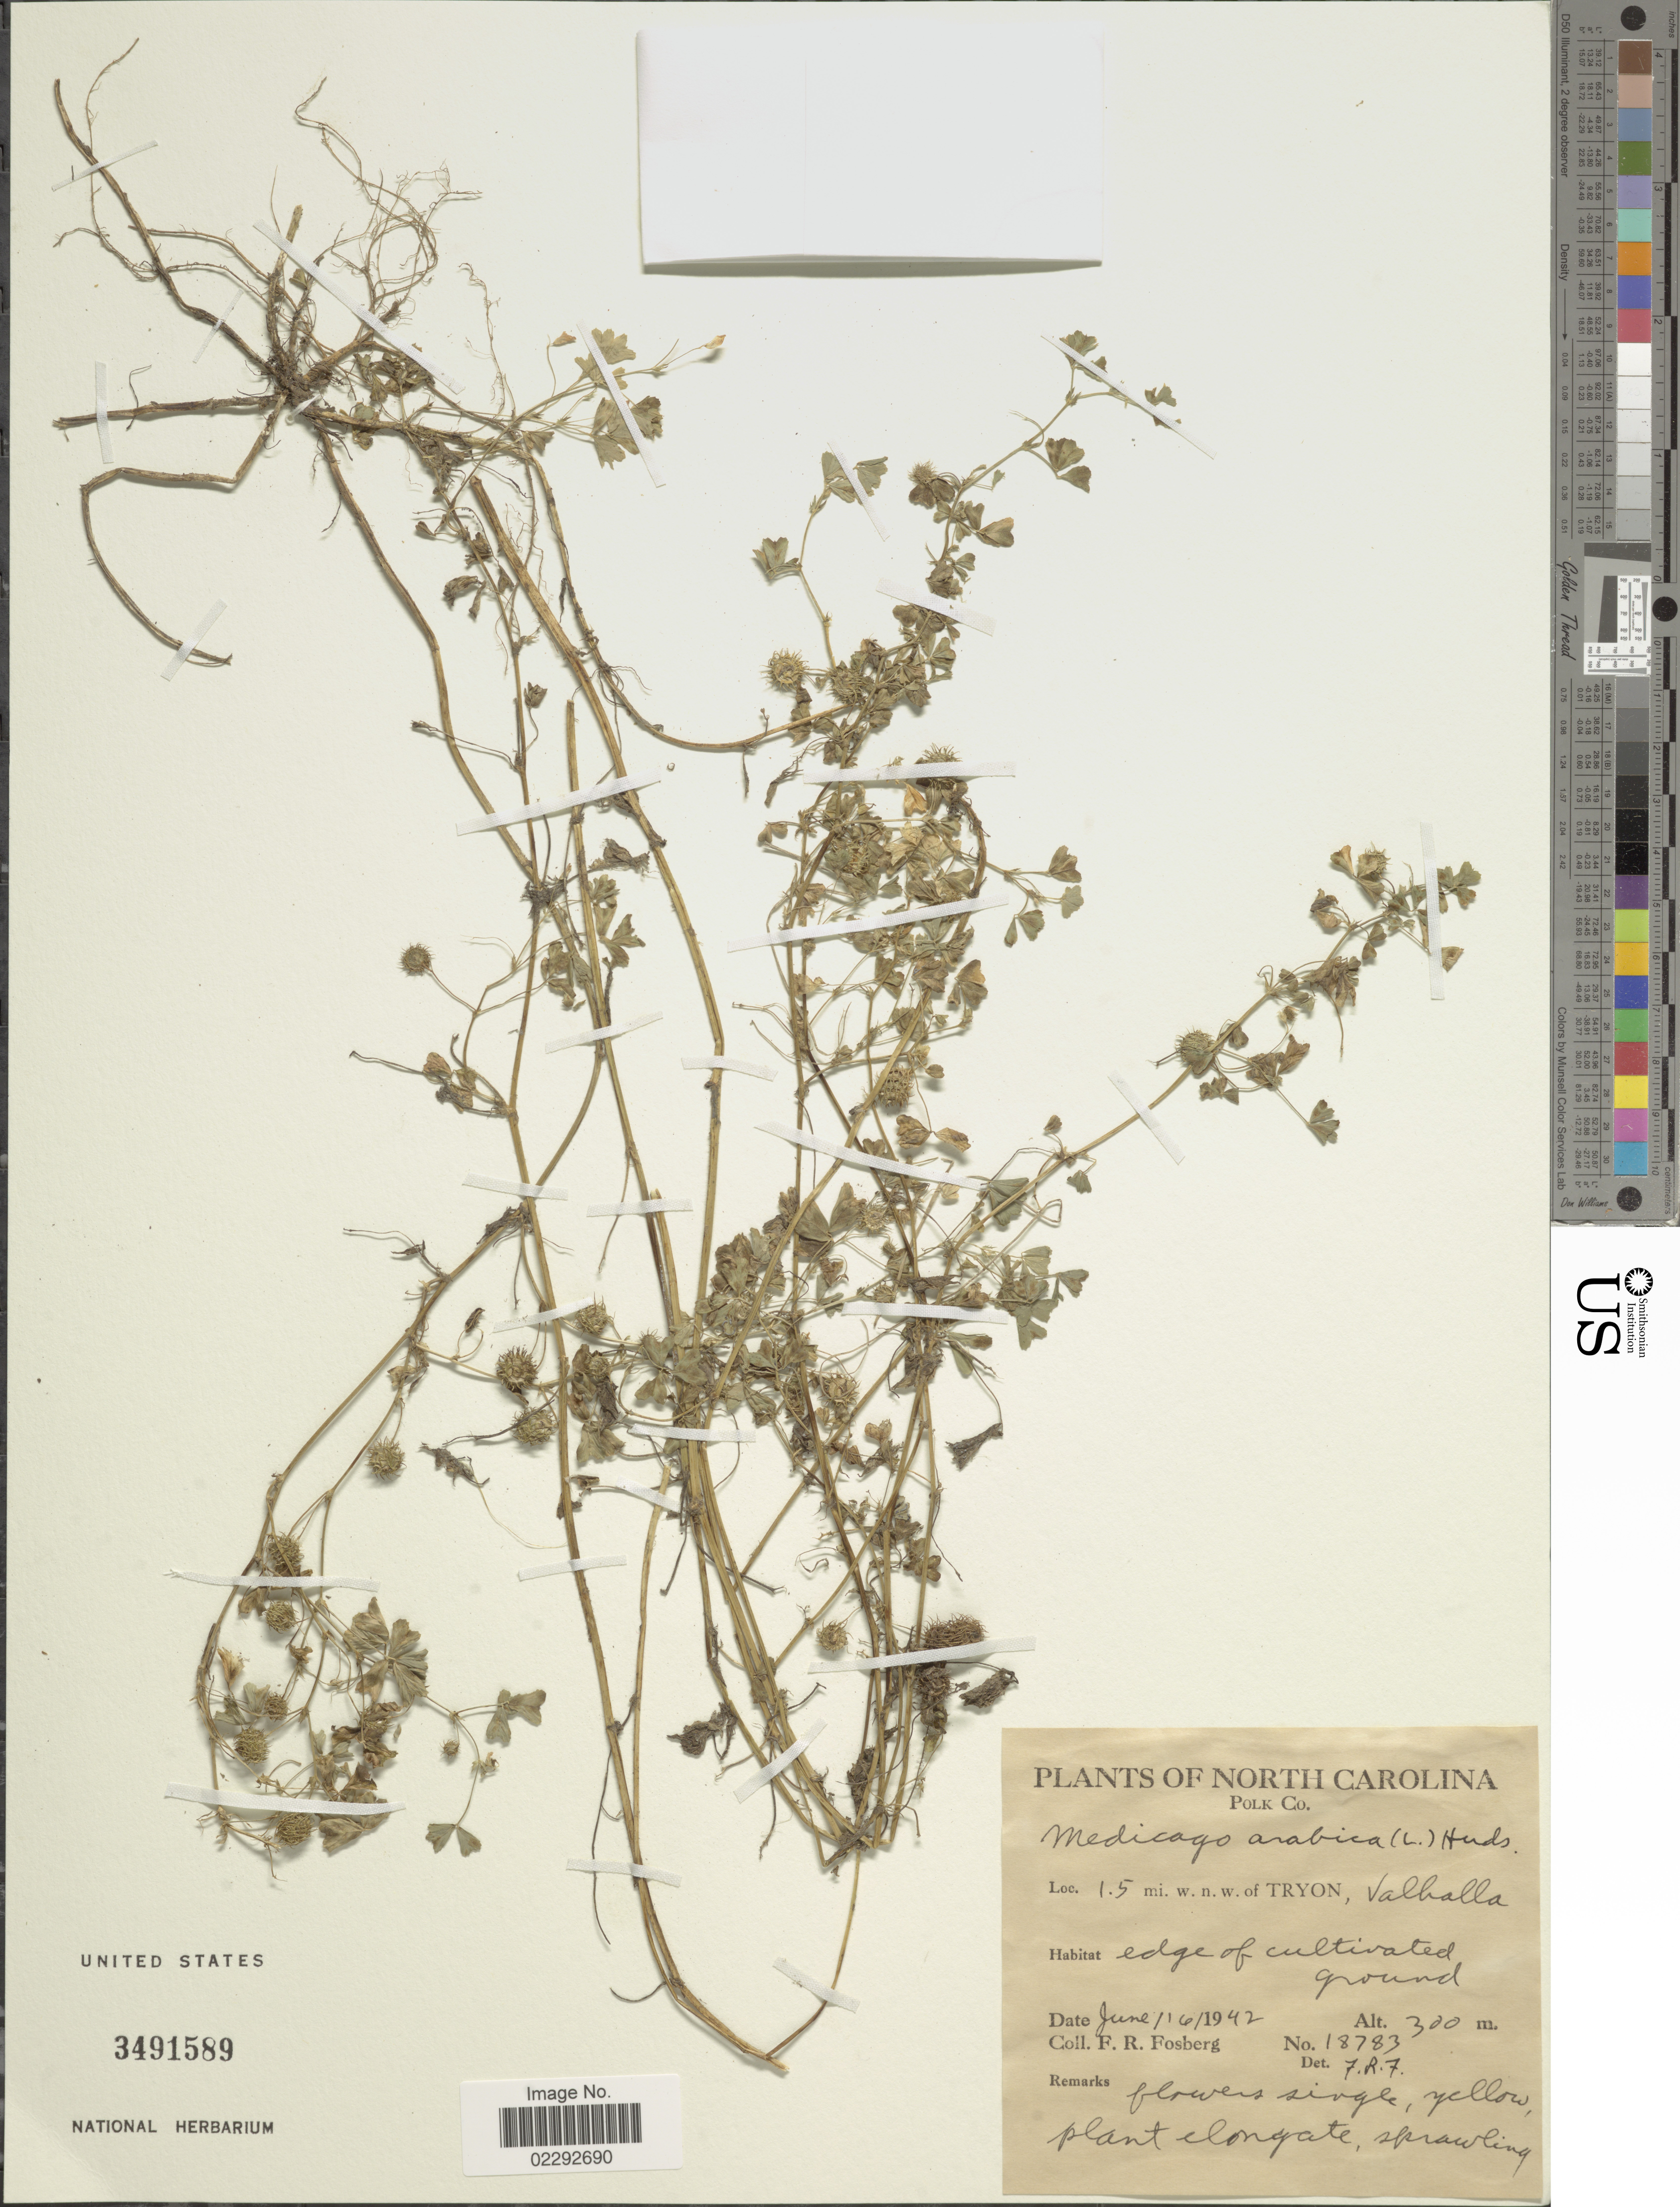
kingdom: Plantae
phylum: Tracheophyta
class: Magnoliopsida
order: Fabales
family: Fabaceae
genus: Medicago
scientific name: Medicago arabica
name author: (L.) Huds.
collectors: F. R. Fosberg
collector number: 18783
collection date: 1942-06-16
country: United States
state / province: North Carolina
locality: Polk Co. 1.5 mi. w.n.w. of Tryon, Valhalla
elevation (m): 300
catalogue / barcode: US 3491589